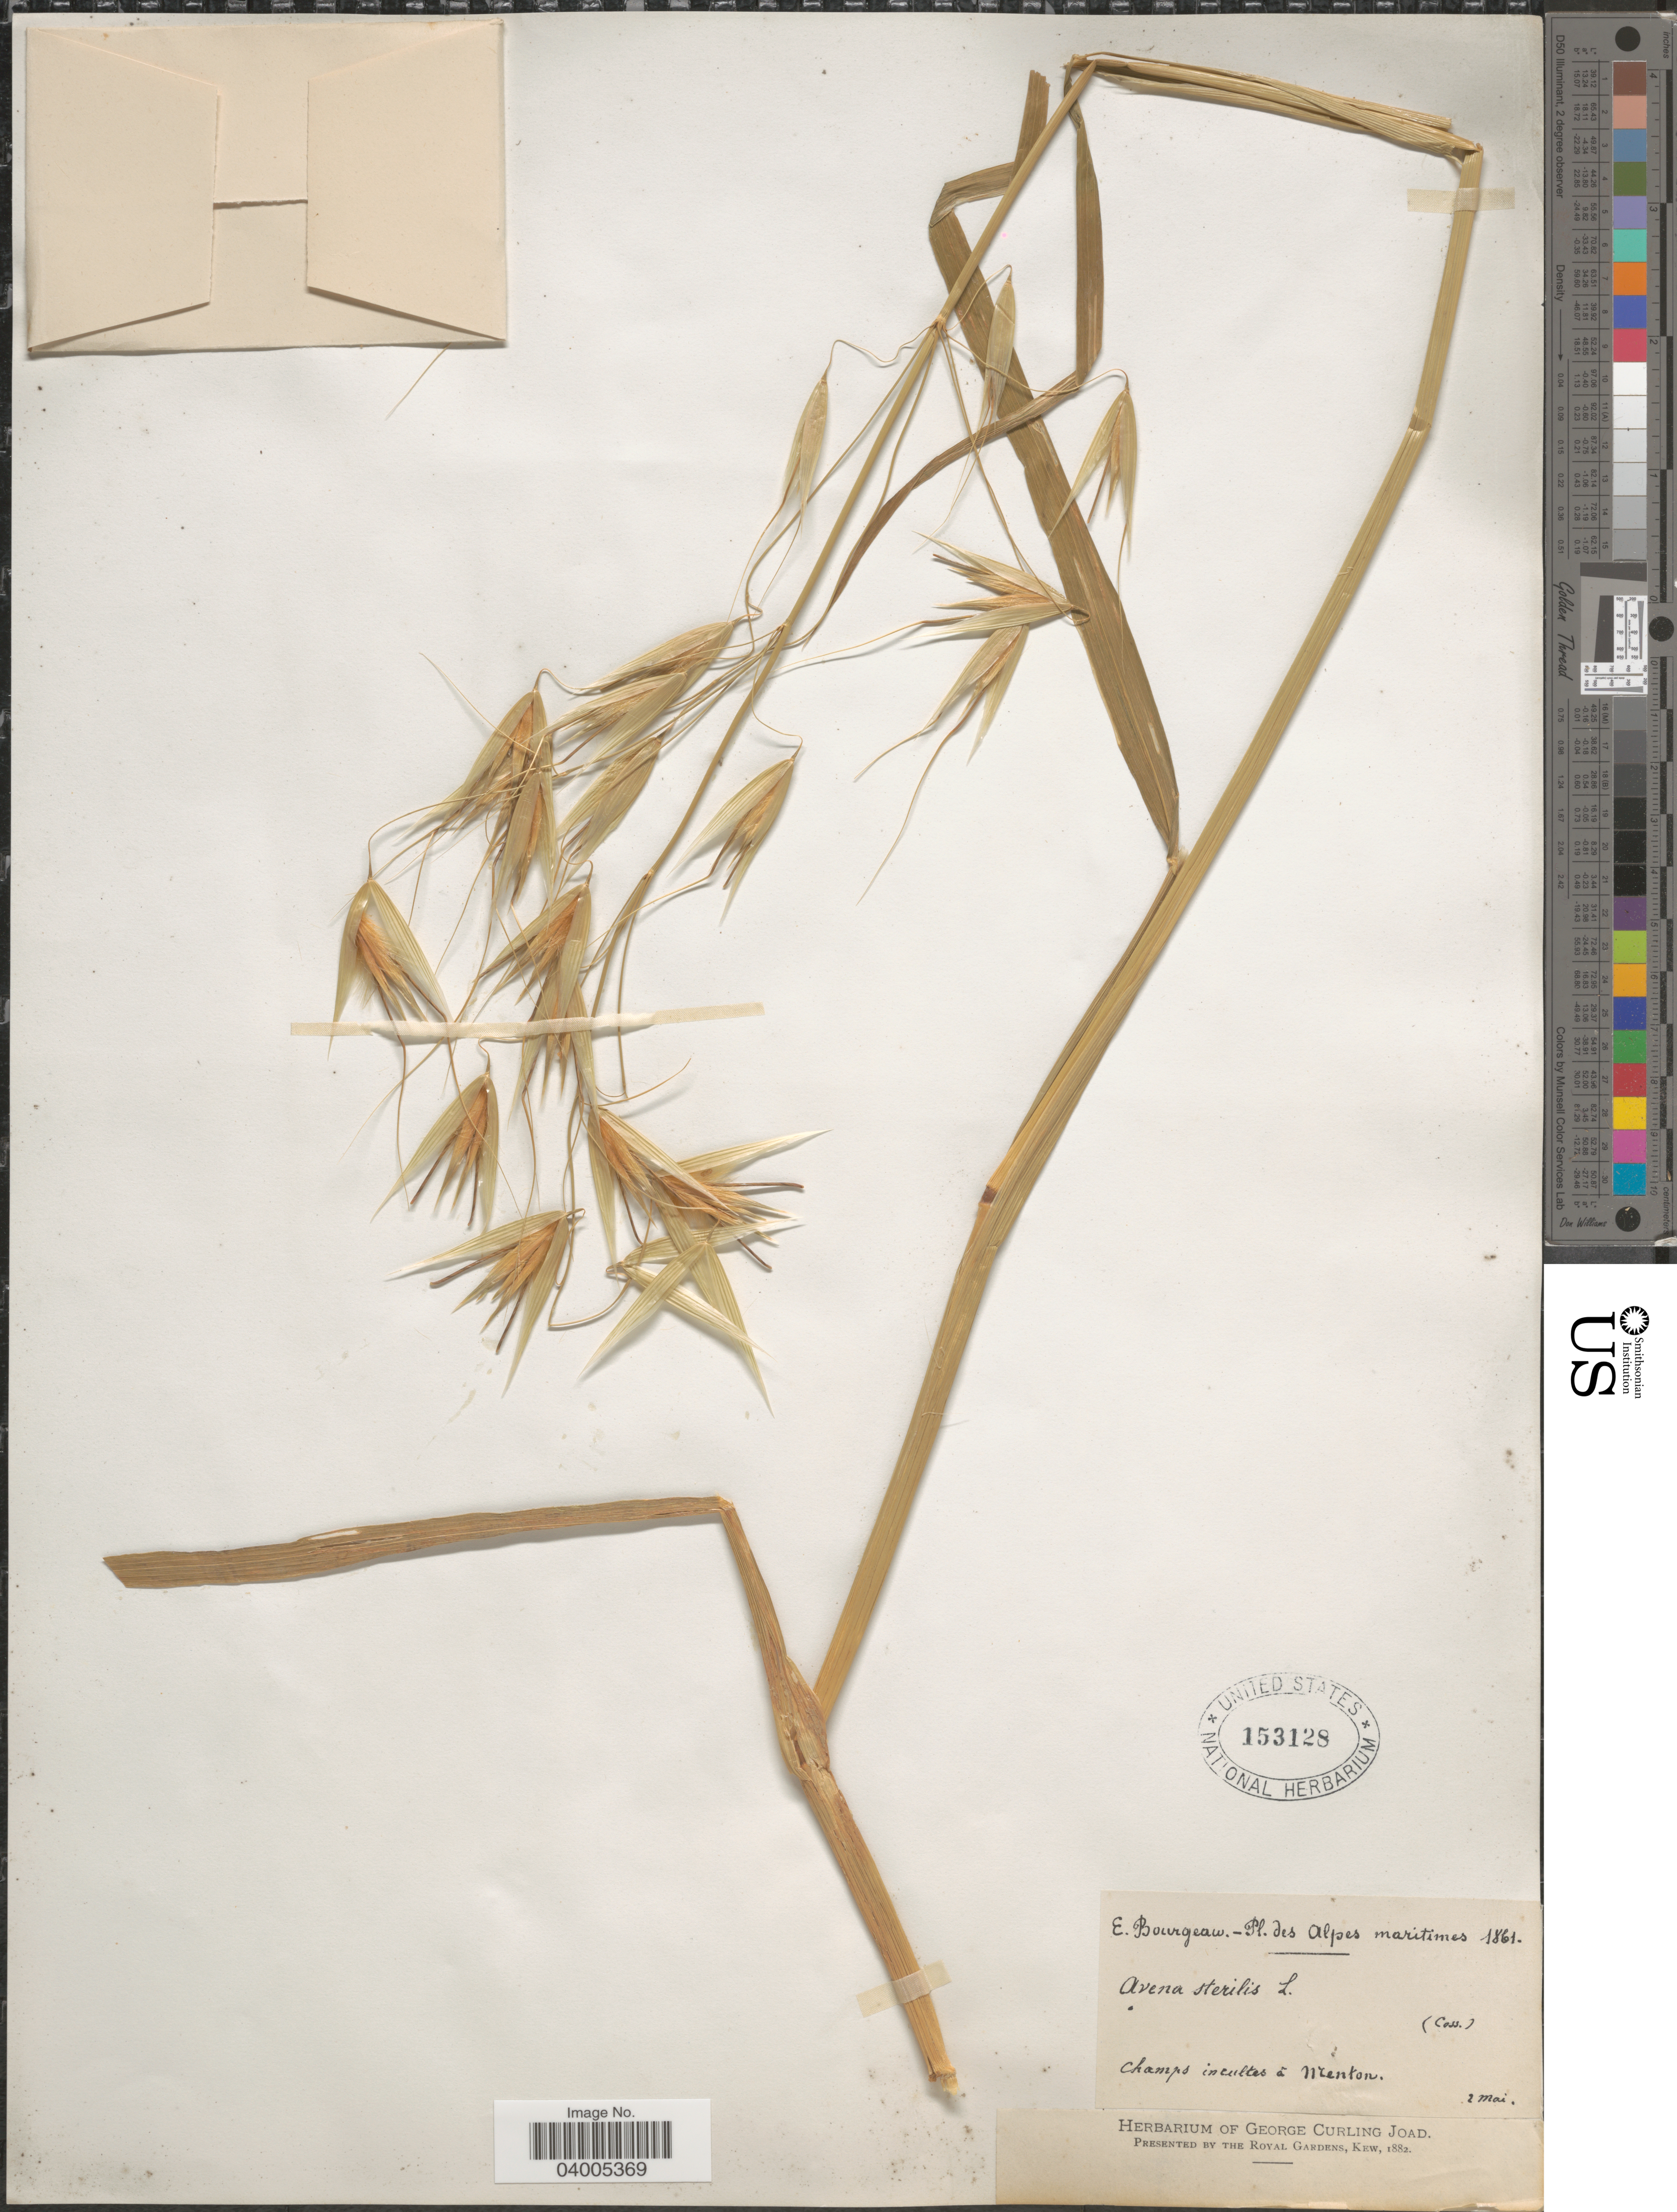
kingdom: Plantae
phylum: Tracheophyta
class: Liliopsida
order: Poales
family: Poaceae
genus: Avena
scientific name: Avena sterilis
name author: L.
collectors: E. Bourgeau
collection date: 1861-05-02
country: France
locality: Alpes maritimes. Champs incultes d. Menton.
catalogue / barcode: US 153128